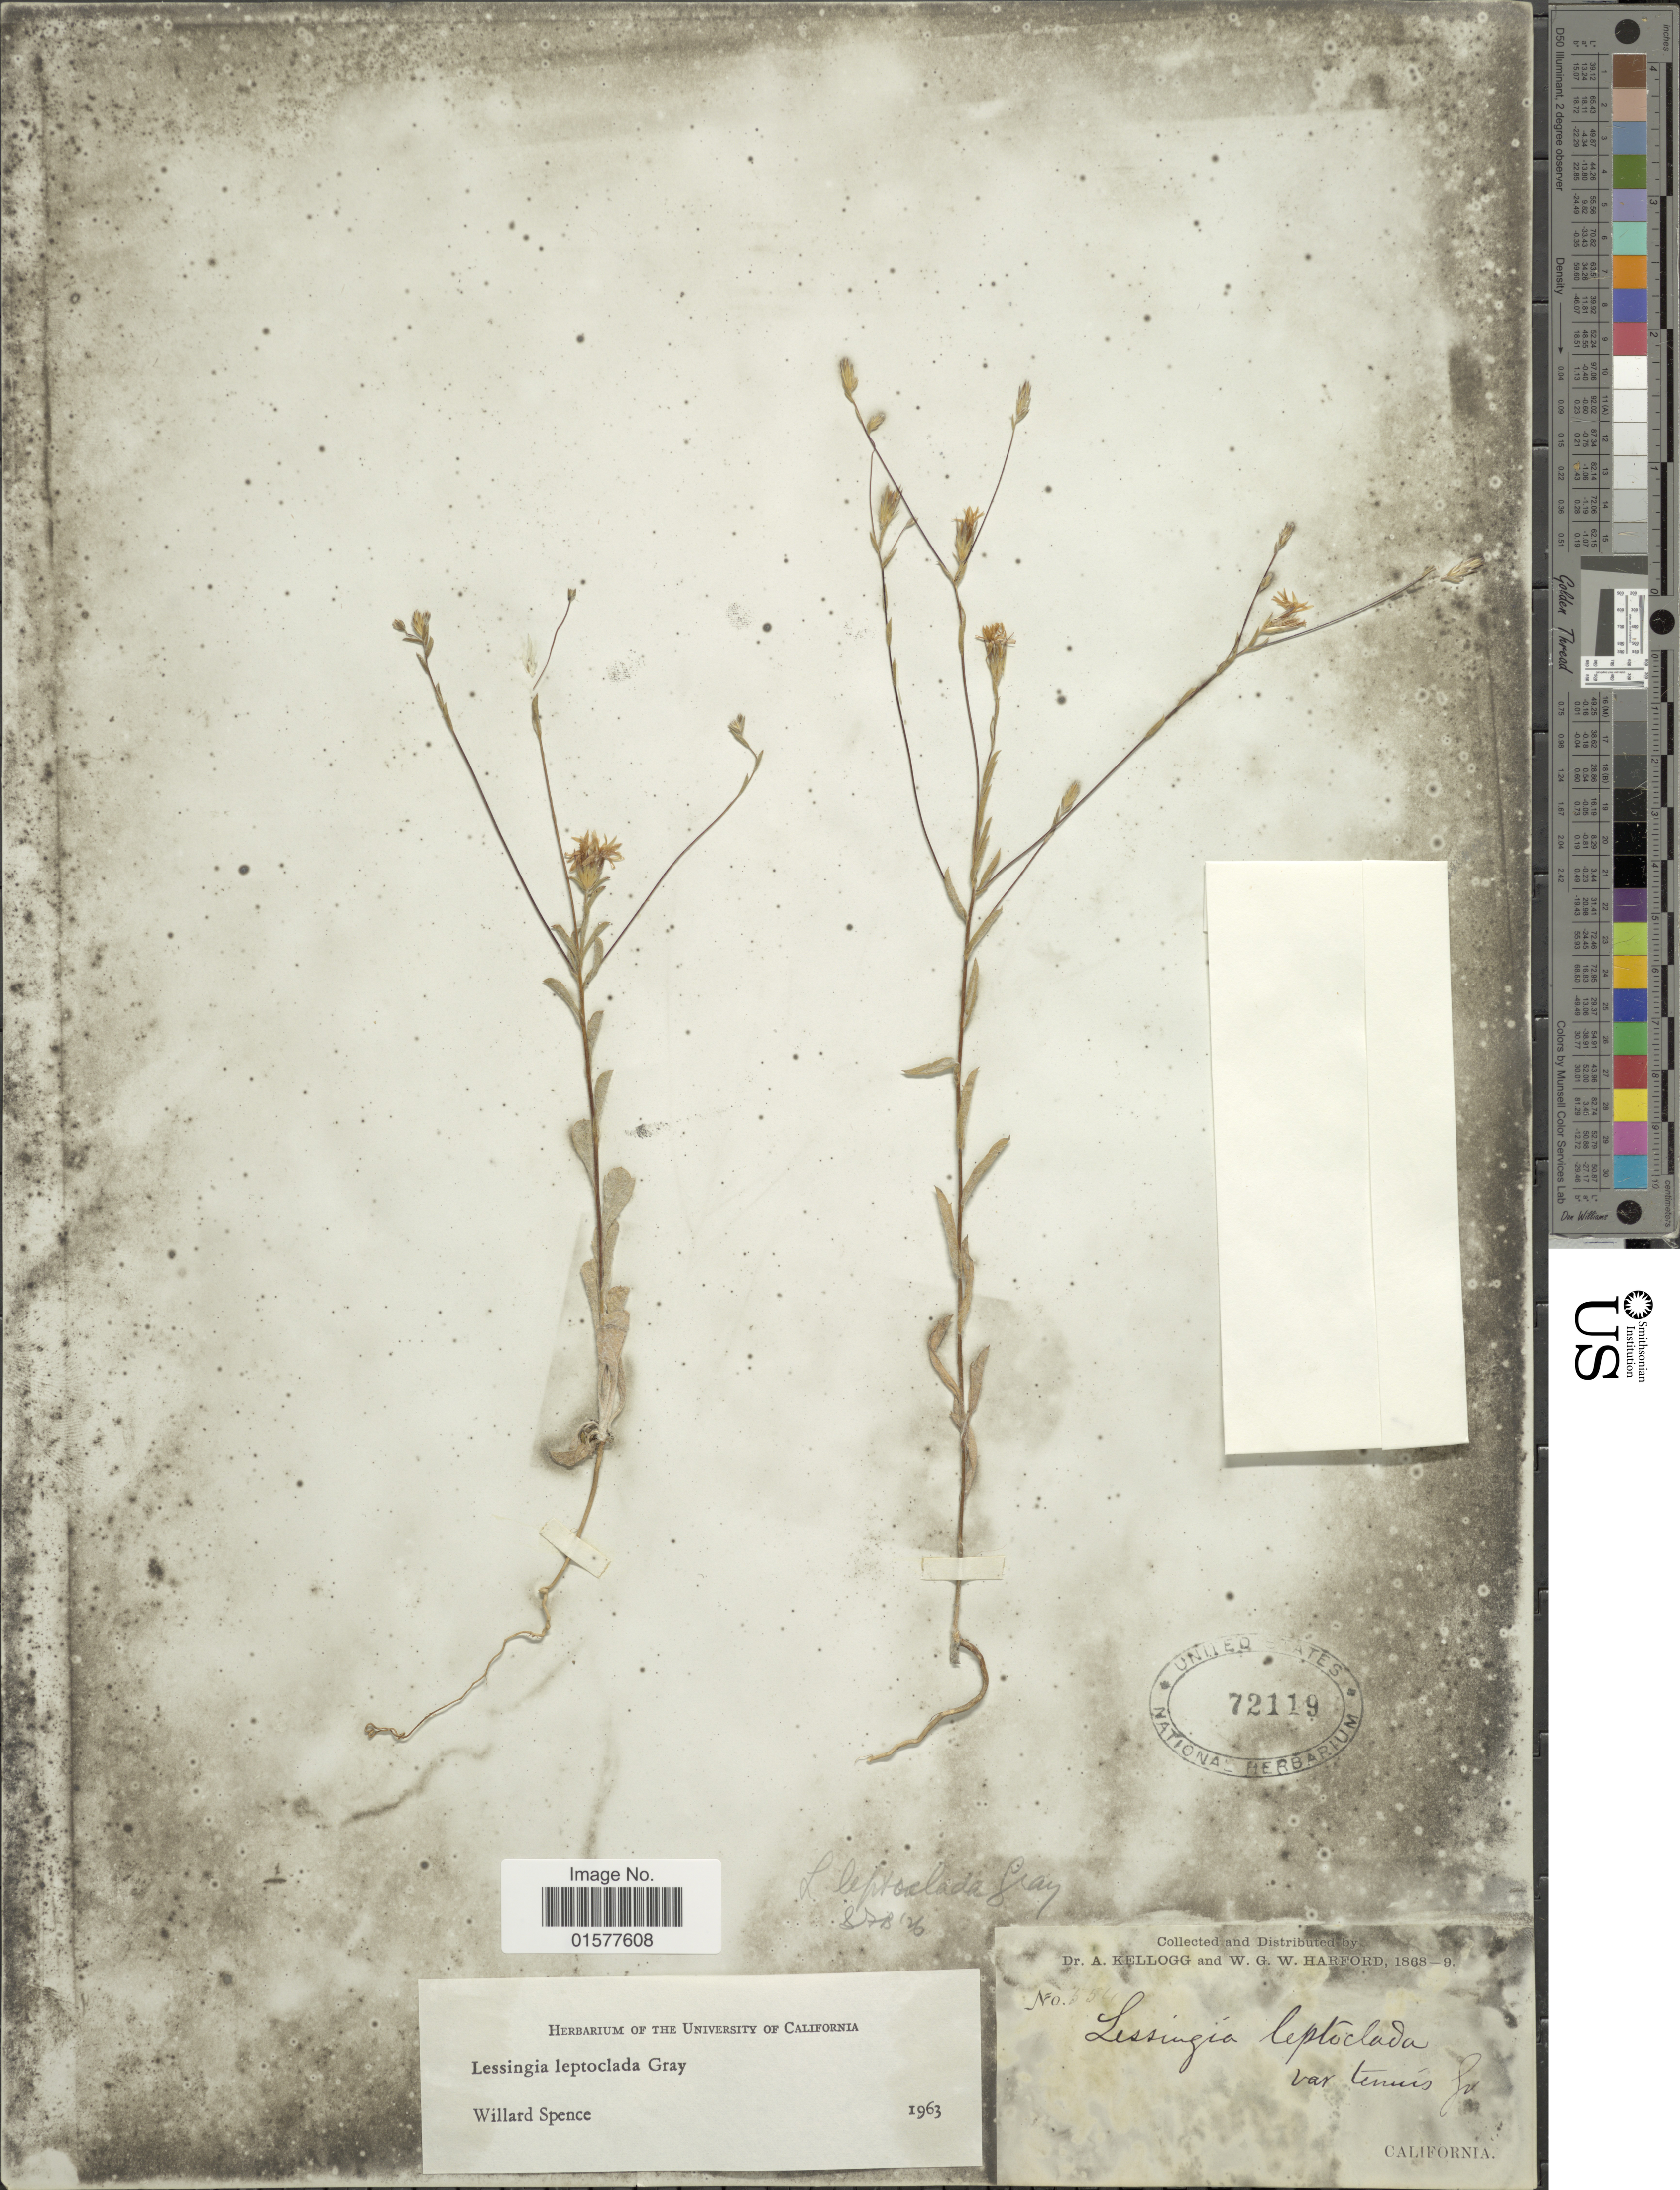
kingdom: Plantae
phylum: Tracheophyta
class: Magnoliopsida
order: Asterales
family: Asteraceae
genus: Lessingia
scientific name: Lessingia leptoclada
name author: A. Gray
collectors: A. Kellogg & W. G. W. Harford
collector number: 554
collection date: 1868/1869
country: United States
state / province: California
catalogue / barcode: US 72119